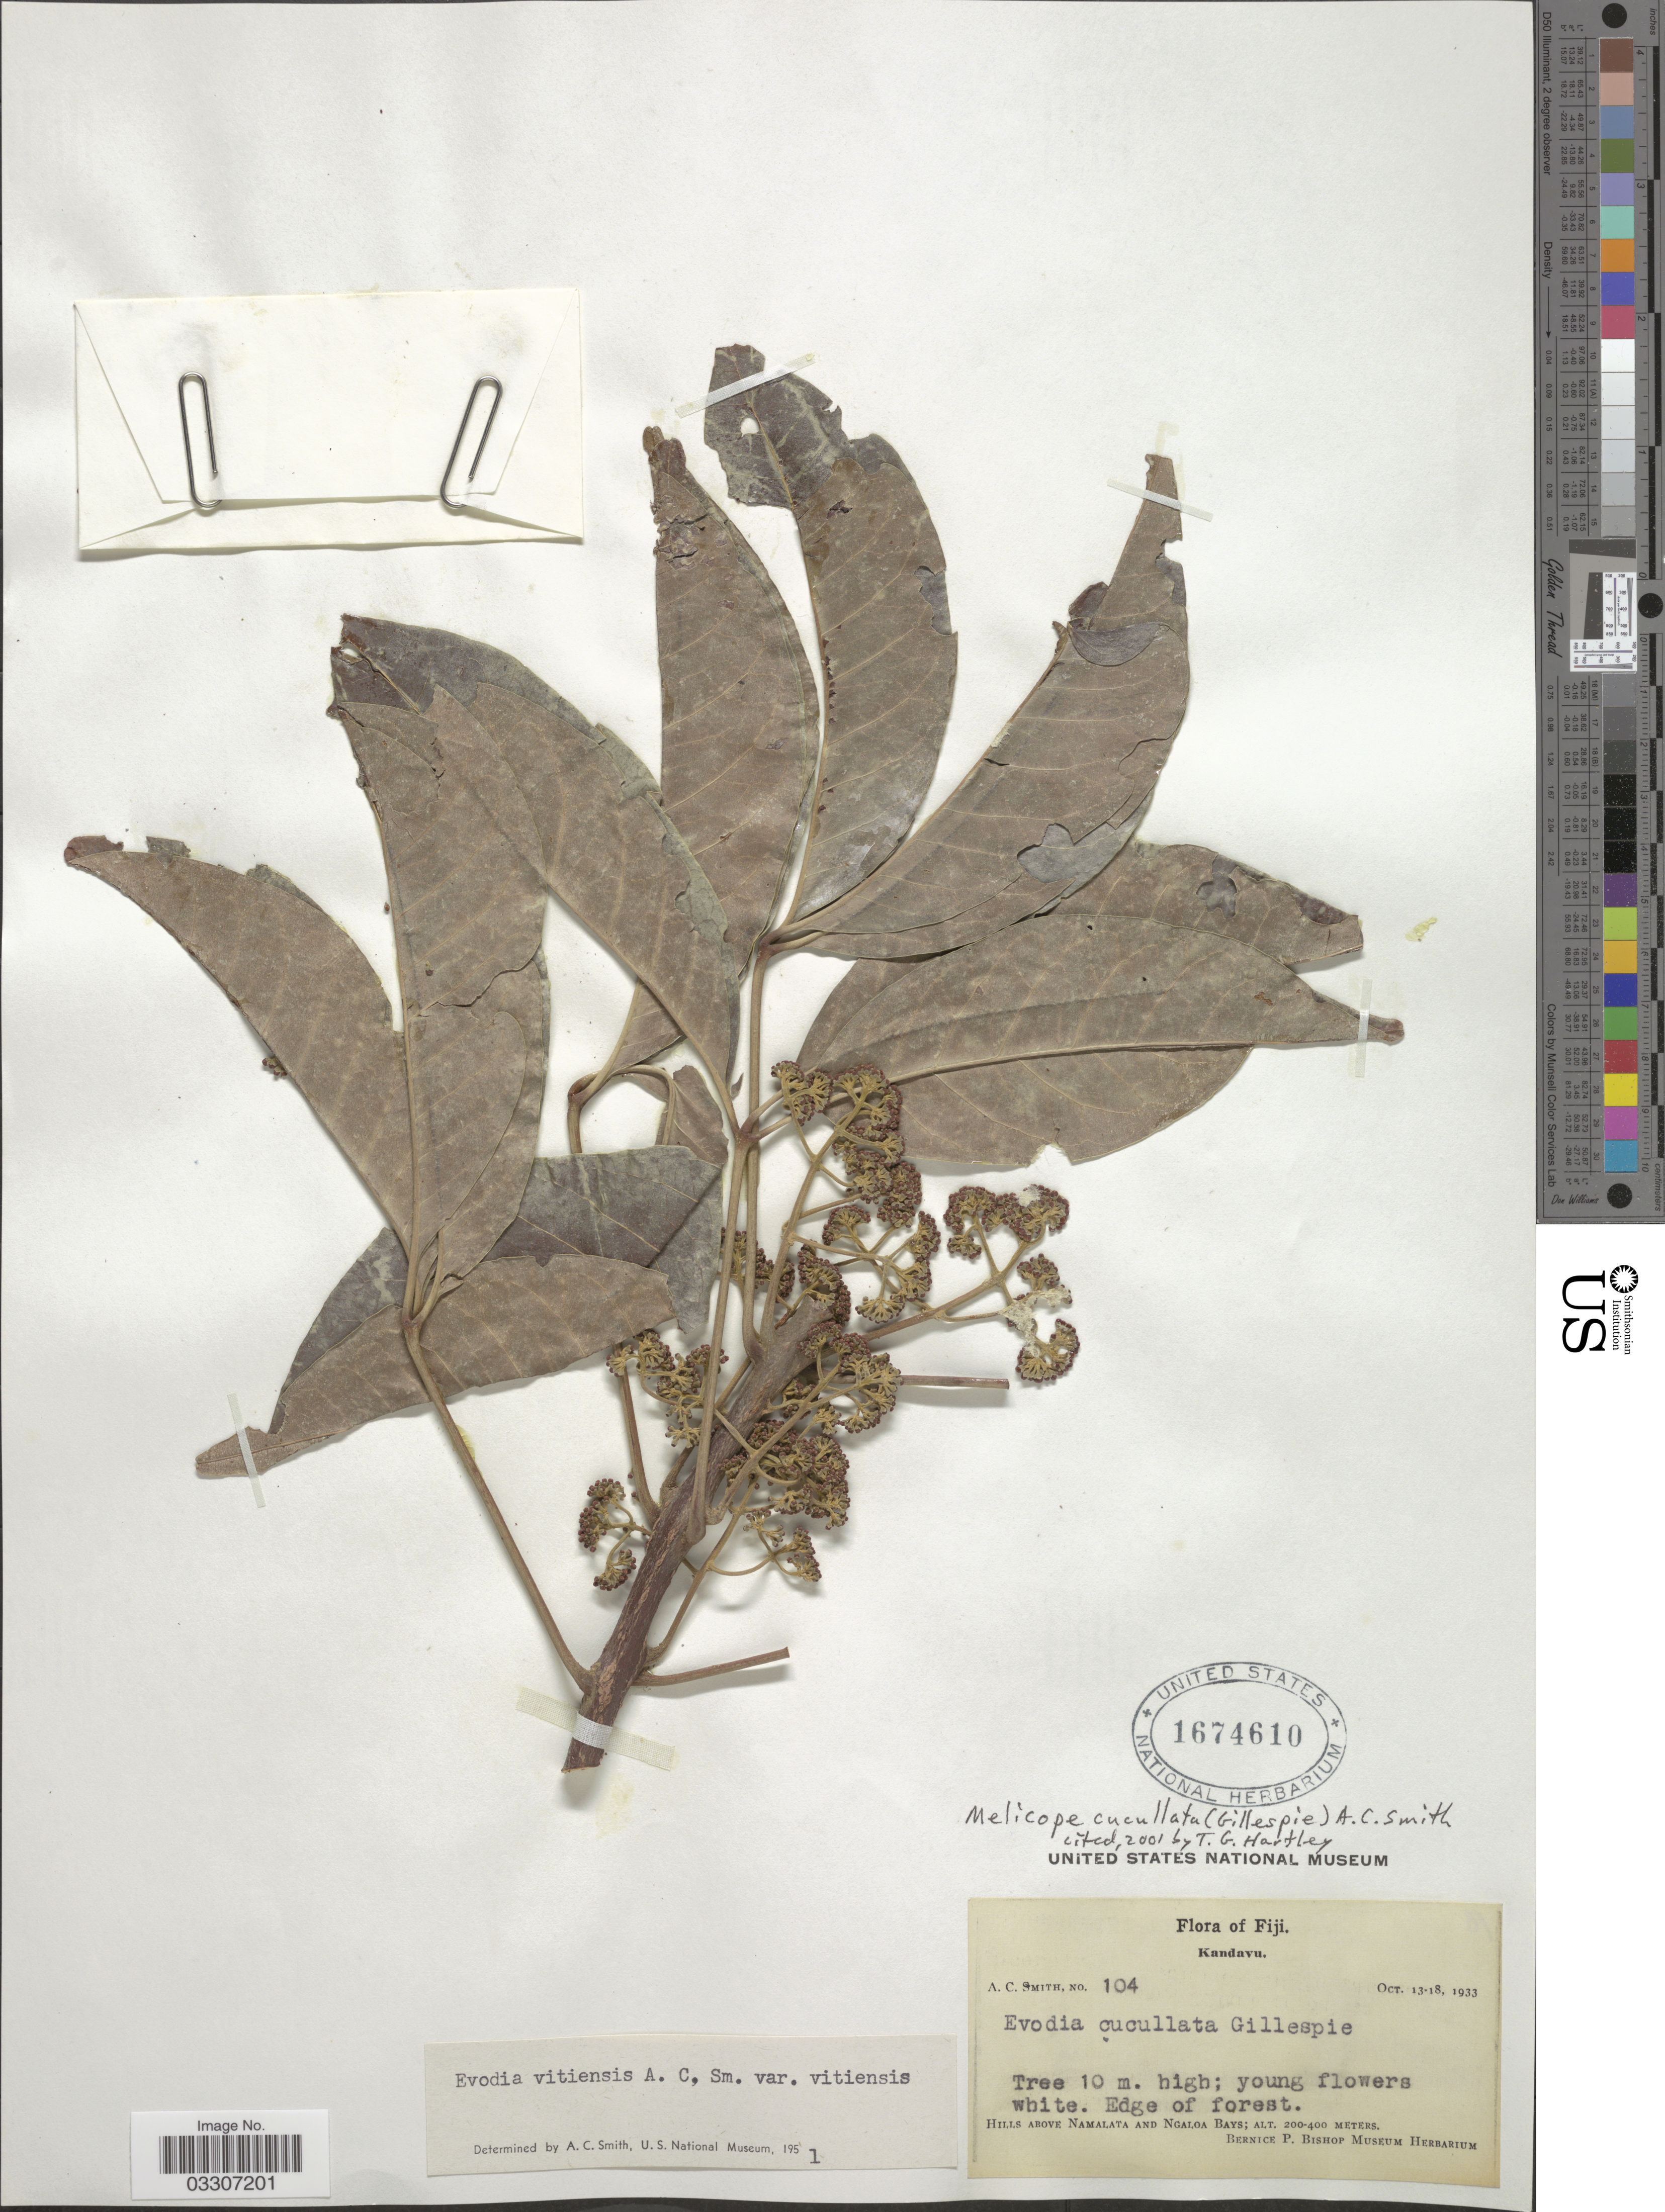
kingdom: Plantae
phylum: Tracheophyta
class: Magnoliopsida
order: Sapindales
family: Rutaceae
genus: Melicope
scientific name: Melicope cucullata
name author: (Gillespie) A.C. Sm.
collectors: A. C. Smith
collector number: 104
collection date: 1933-10-13/1933-10-18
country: Fiji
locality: Kandavu. Hills above Namalata and Ngaloa Bays.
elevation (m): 200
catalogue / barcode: US 1674610